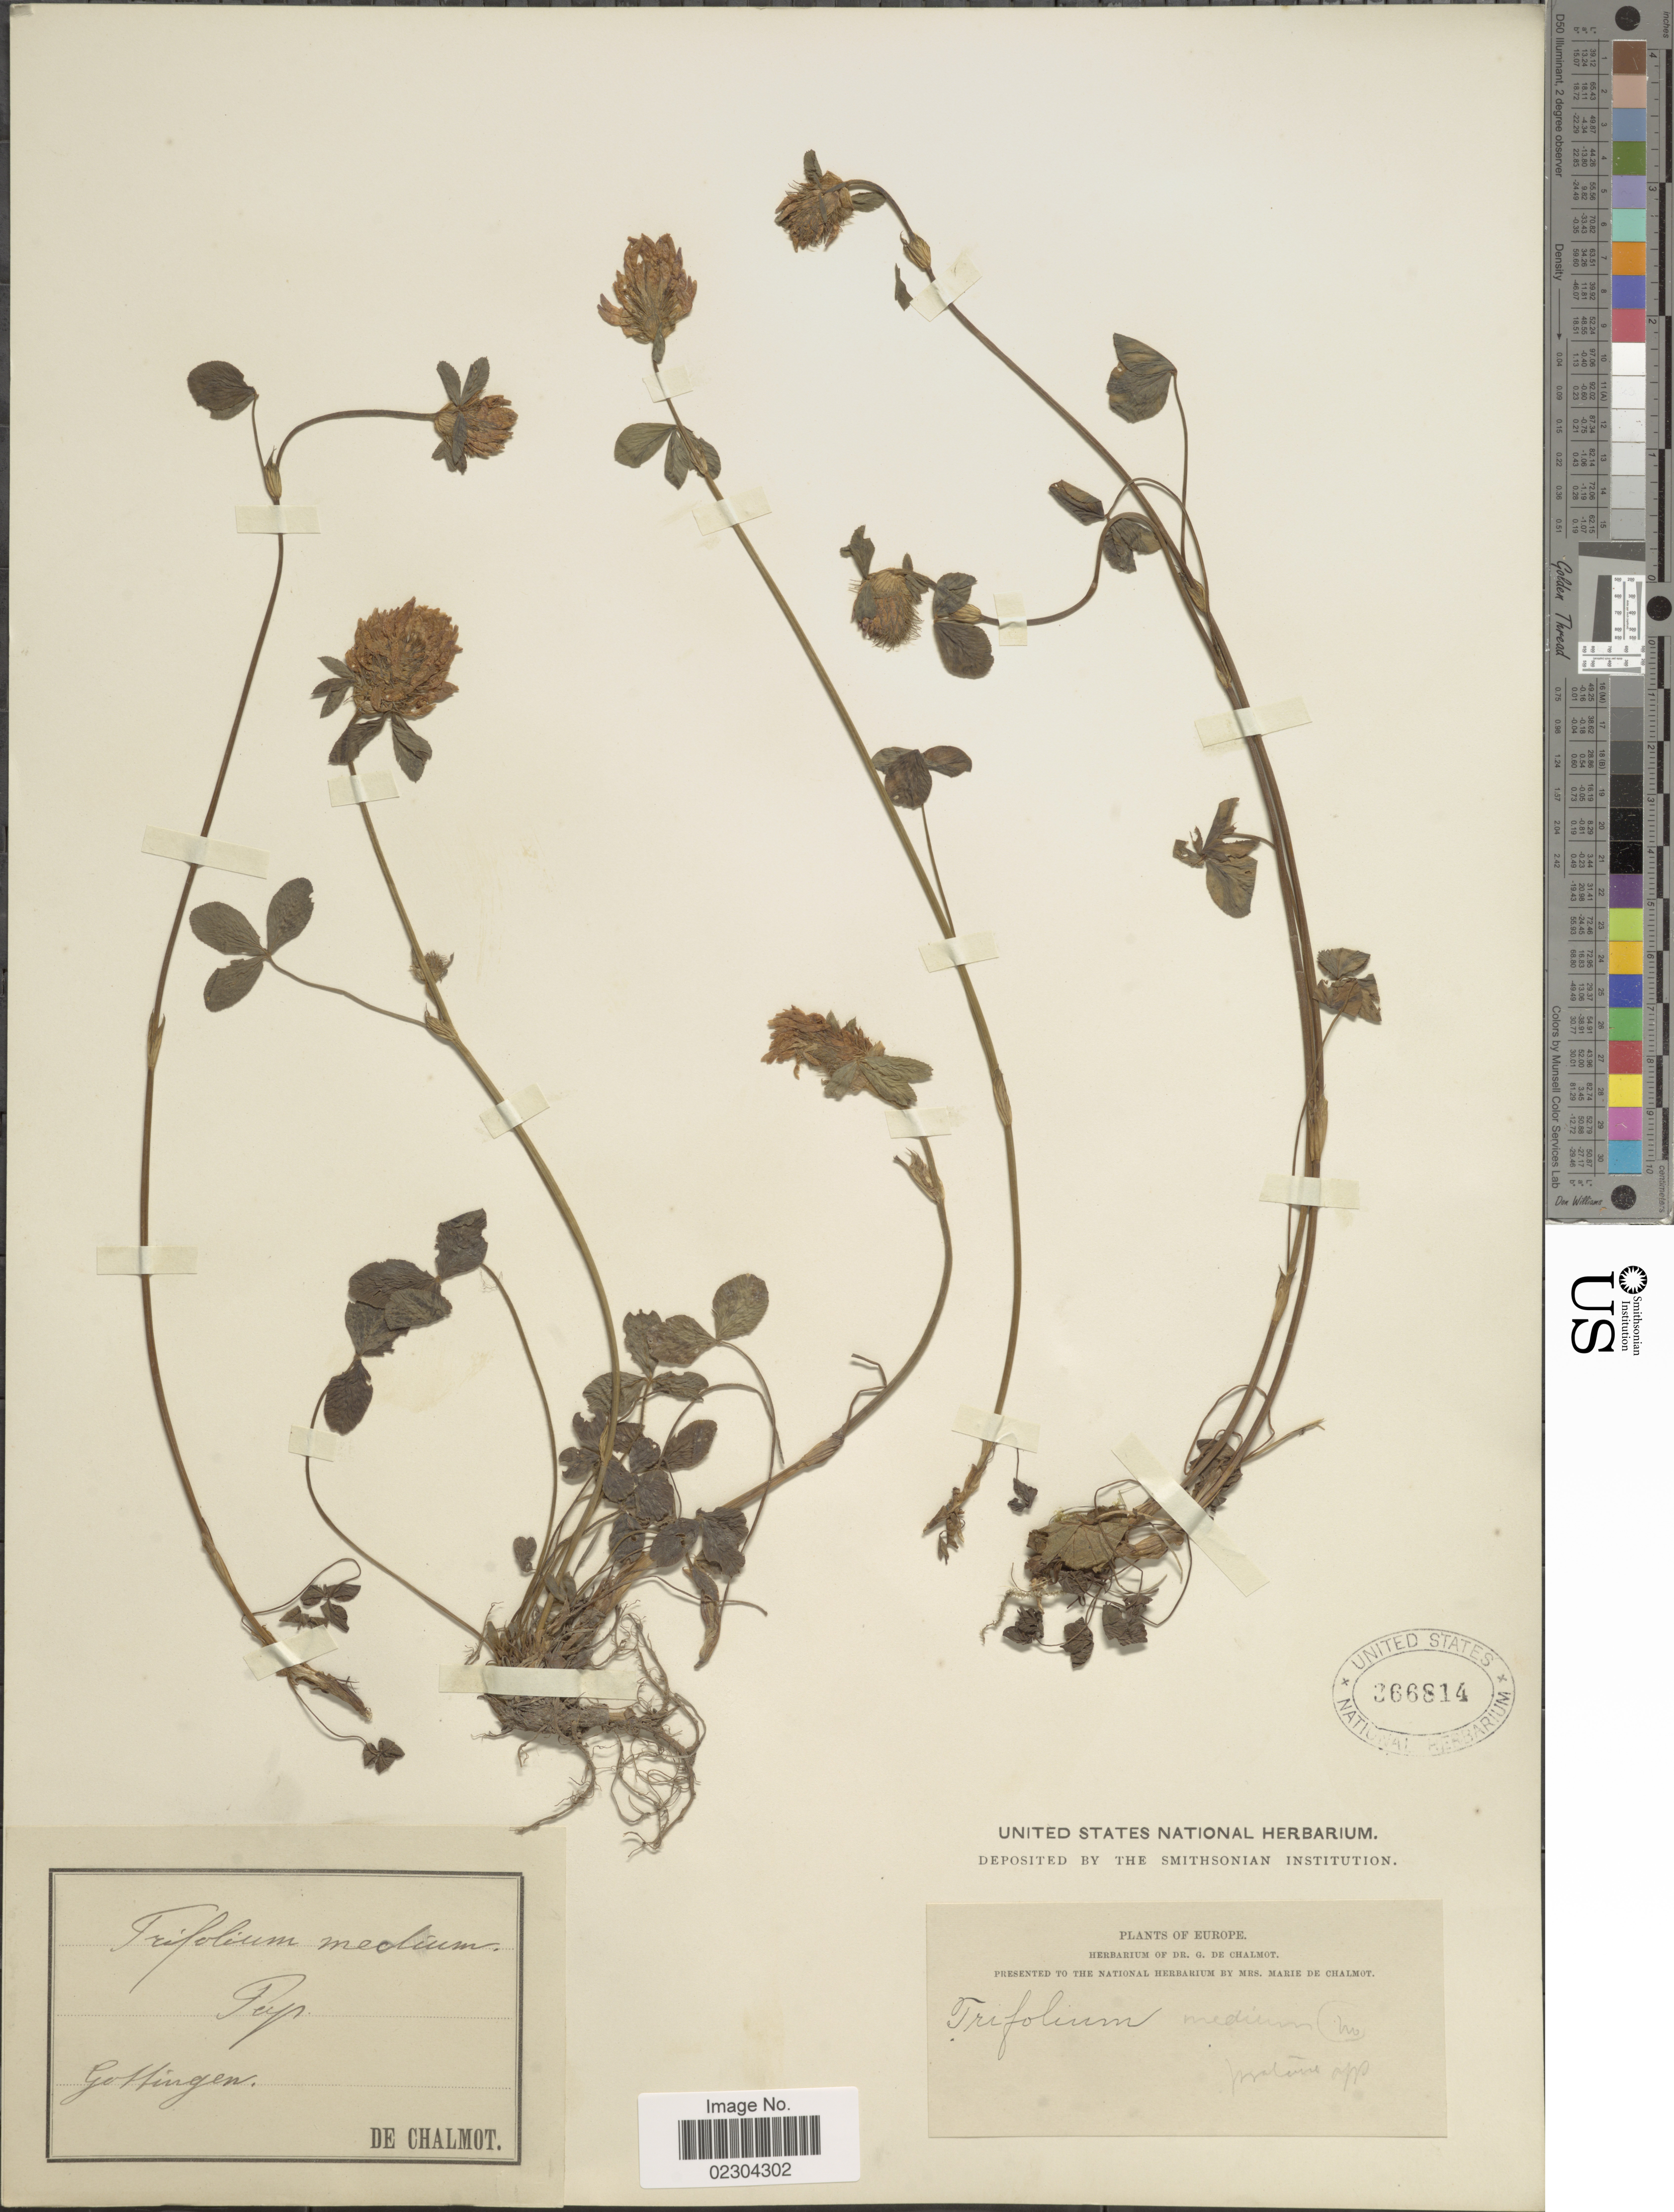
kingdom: Plantae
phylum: Tracheophyta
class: Magnoliopsida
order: Fabales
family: Fabaceae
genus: Trifolium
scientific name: Trifolium medium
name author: L.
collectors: G. de Chalmot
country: Germany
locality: Gottingen, Europe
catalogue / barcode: US 366814